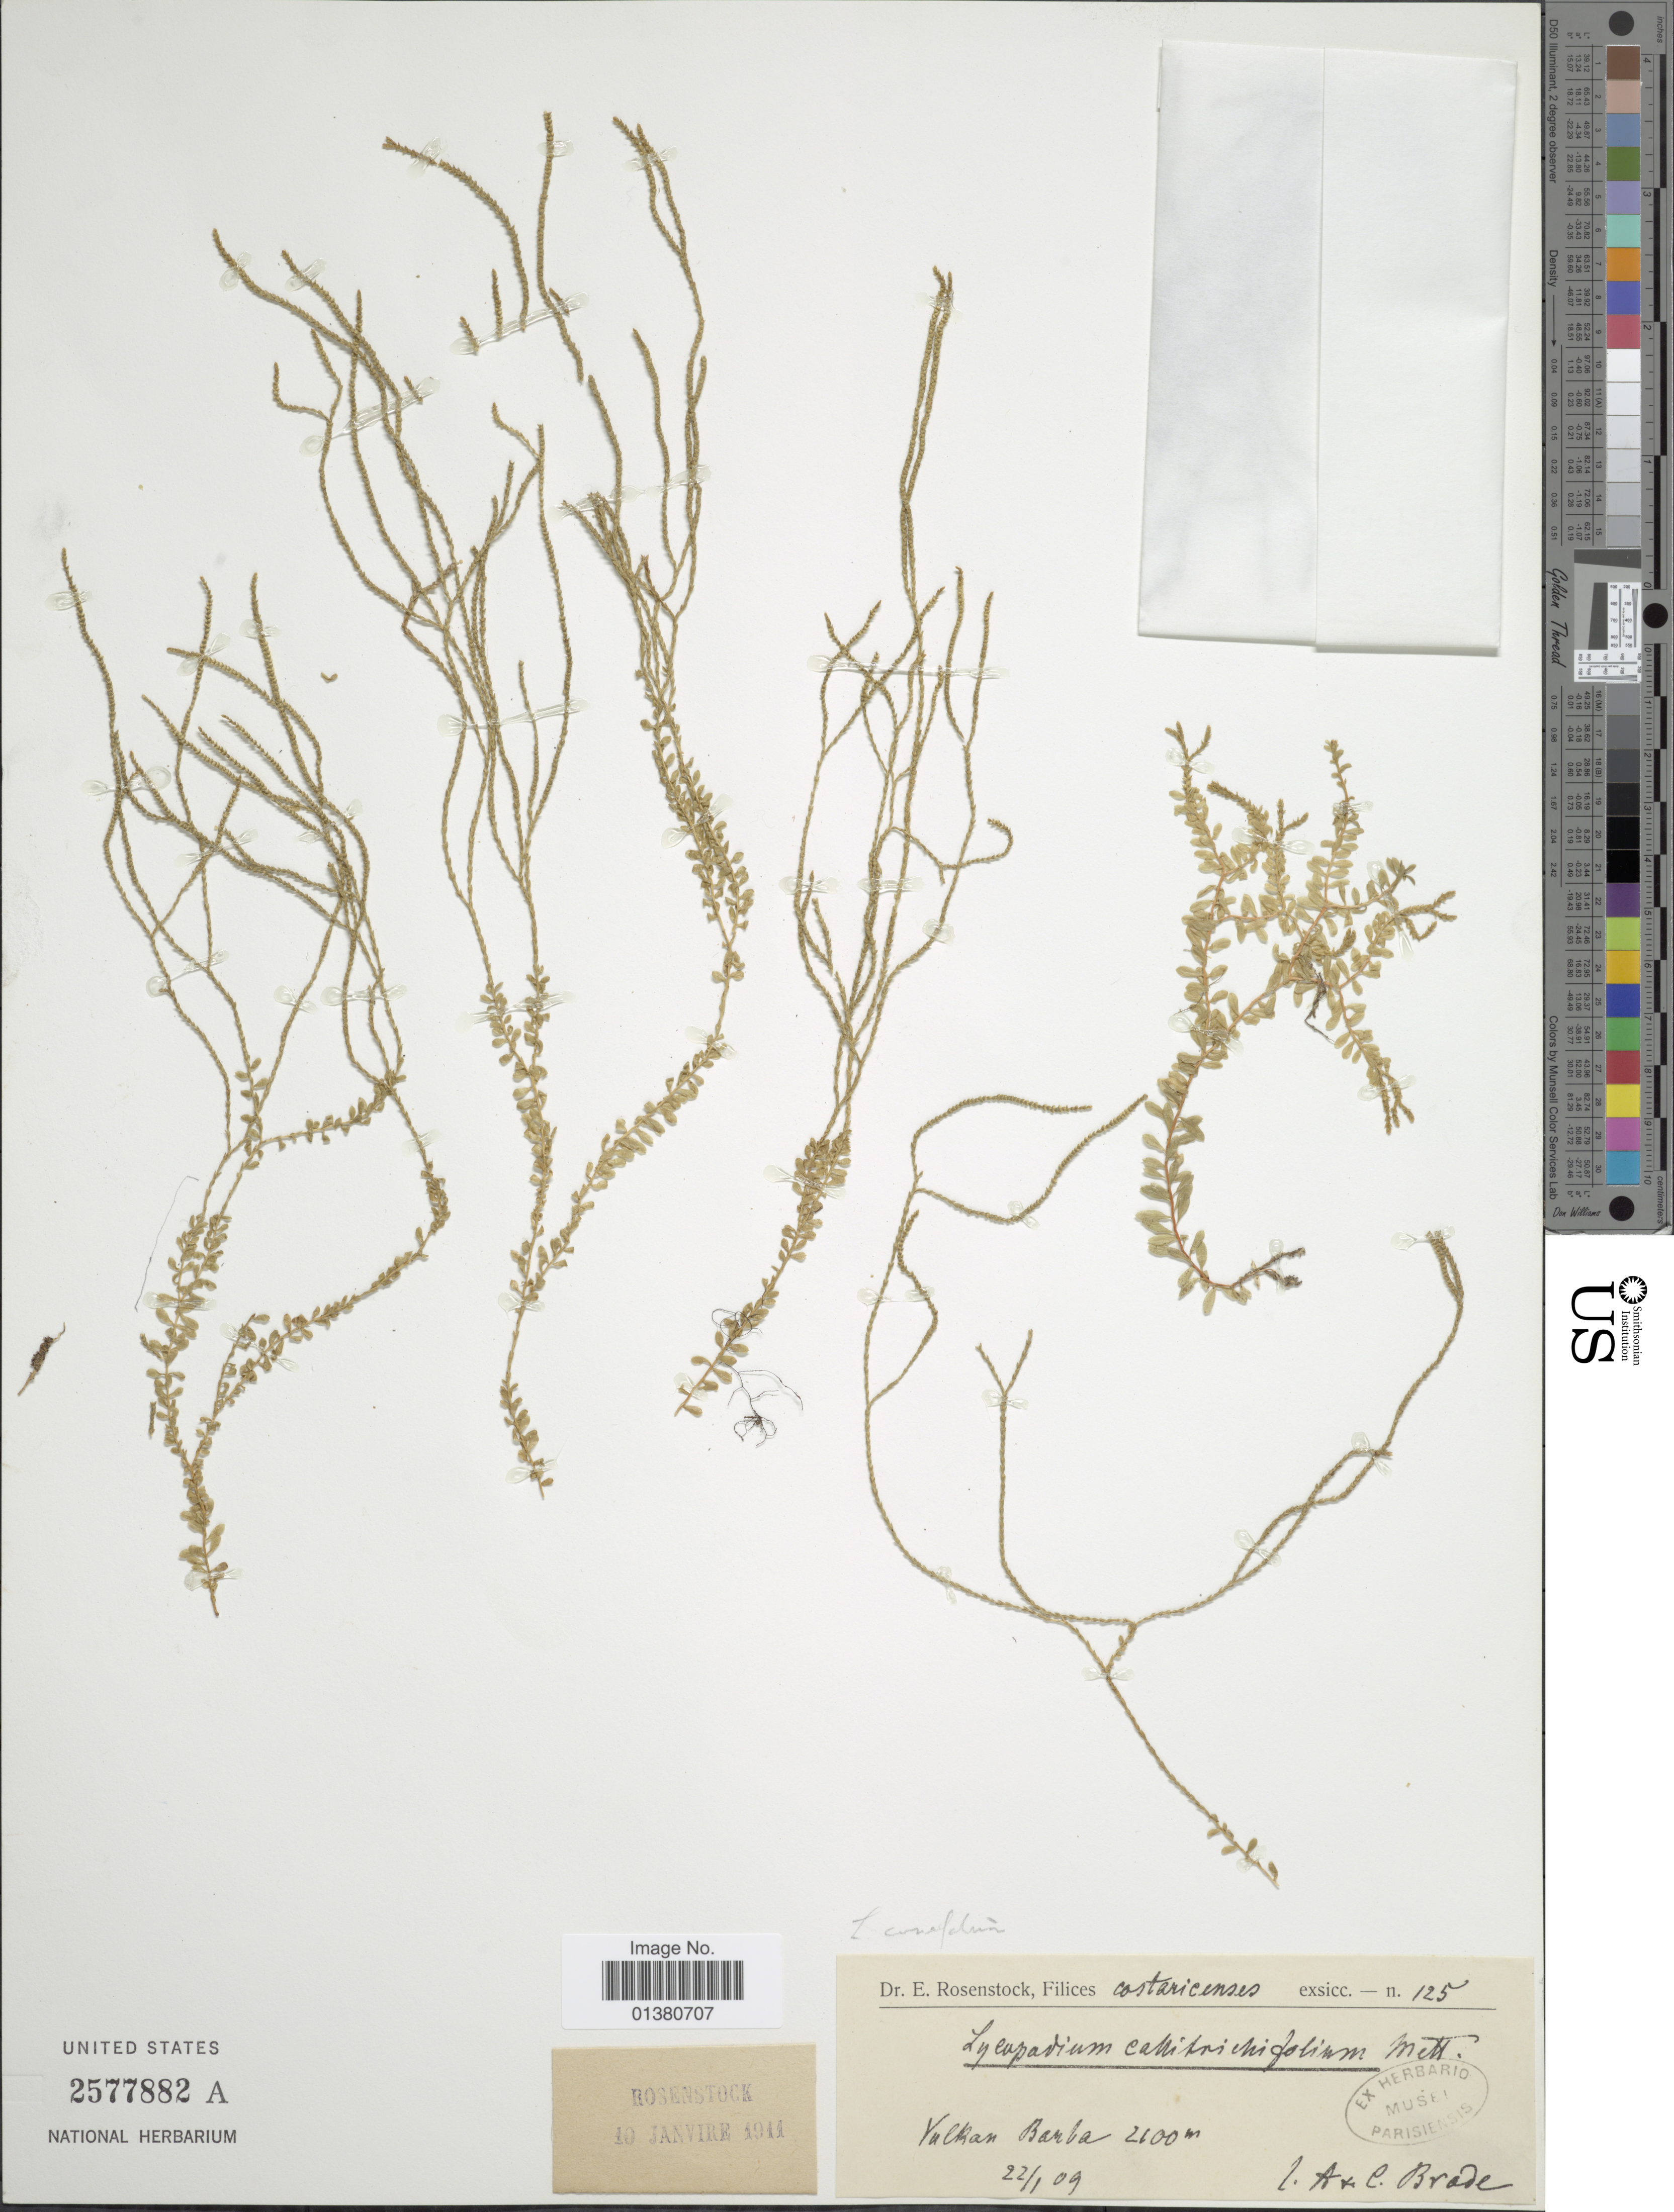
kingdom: Plantae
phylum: Tracheophyta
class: Lycopodiopsida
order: Lycopodiales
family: Lycopodiaceae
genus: Phlegmariurus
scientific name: Phlegmariurus cuneifolius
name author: (Hieron.) B. Øllg.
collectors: L. Brade & C. Brade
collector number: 125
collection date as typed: Transcribed d/m/y: 22/1/9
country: Costa Rica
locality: Vulkan Barba [Barva Volcano]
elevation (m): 2100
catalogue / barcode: US 2577882A